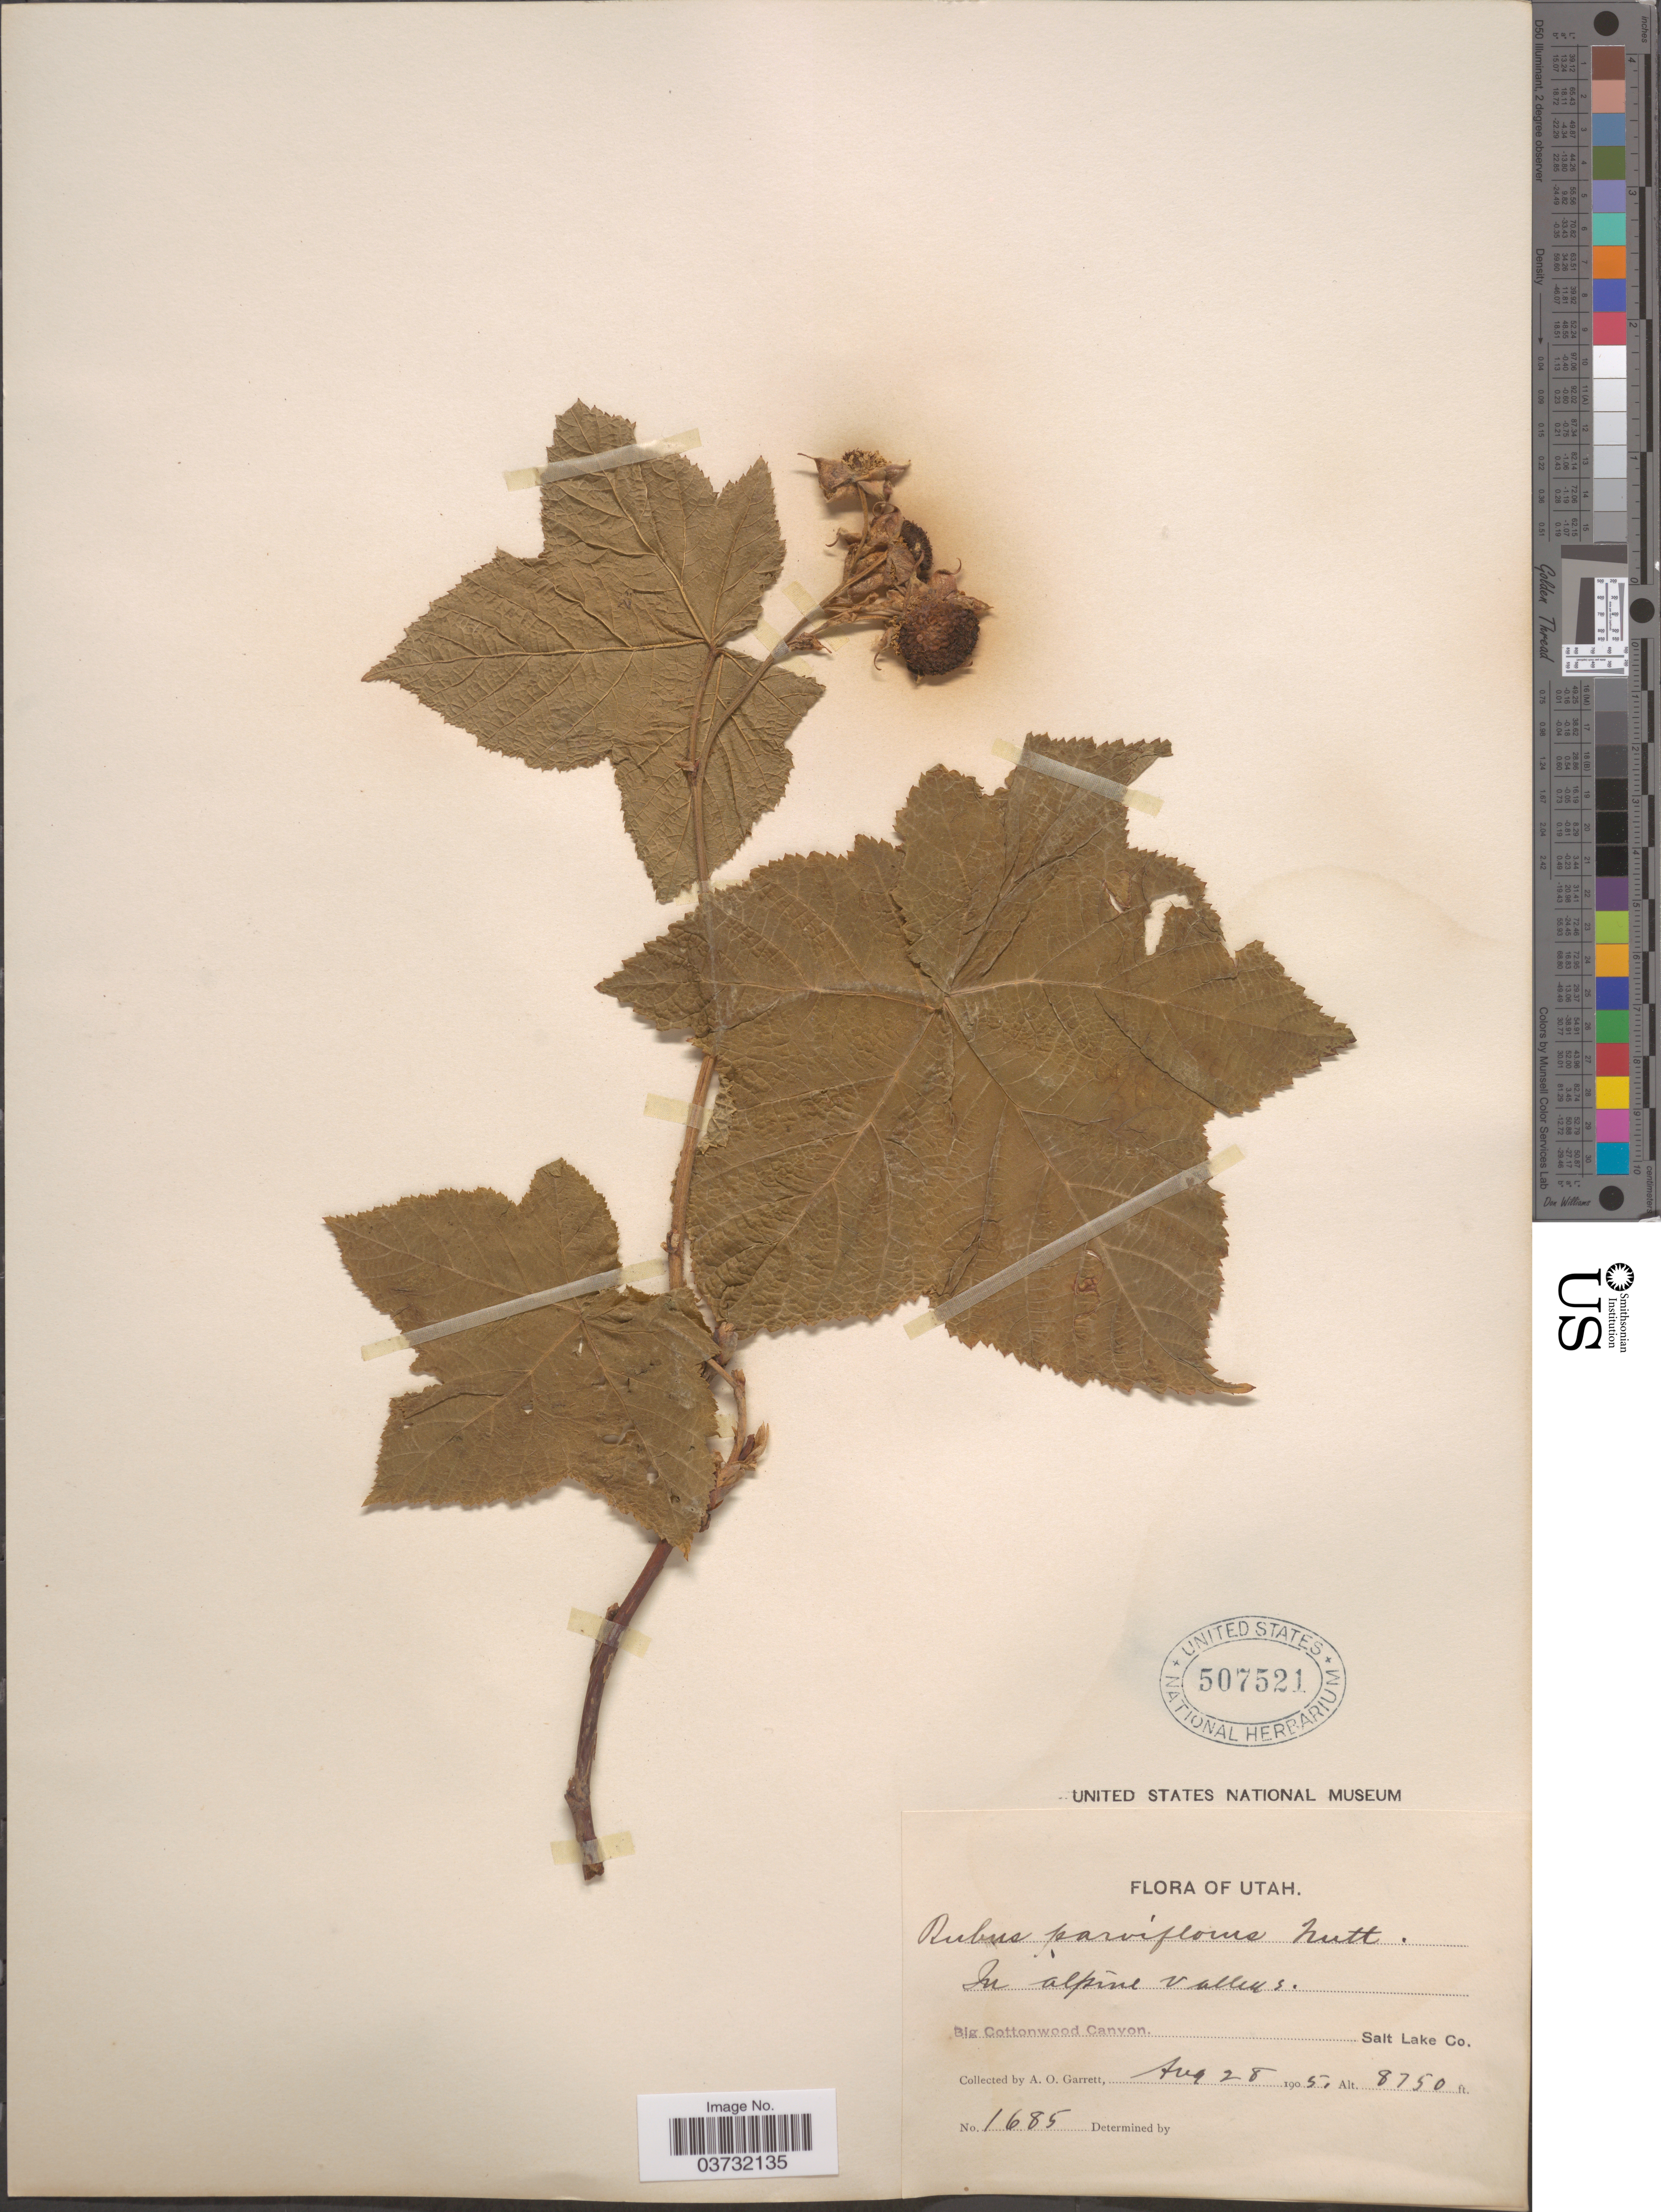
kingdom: Plantae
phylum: Tracheophyta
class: Magnoliopsida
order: Rosales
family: Rosaceae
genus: Rubus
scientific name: Rubus parviflorus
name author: Nutt.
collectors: A. O. Garrett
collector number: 1685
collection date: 1905-08-28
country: United States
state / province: Utah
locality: In alpine valleys. Big Cottonwood Canyon, Salt Lake Co.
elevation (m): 2667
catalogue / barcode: US 507521